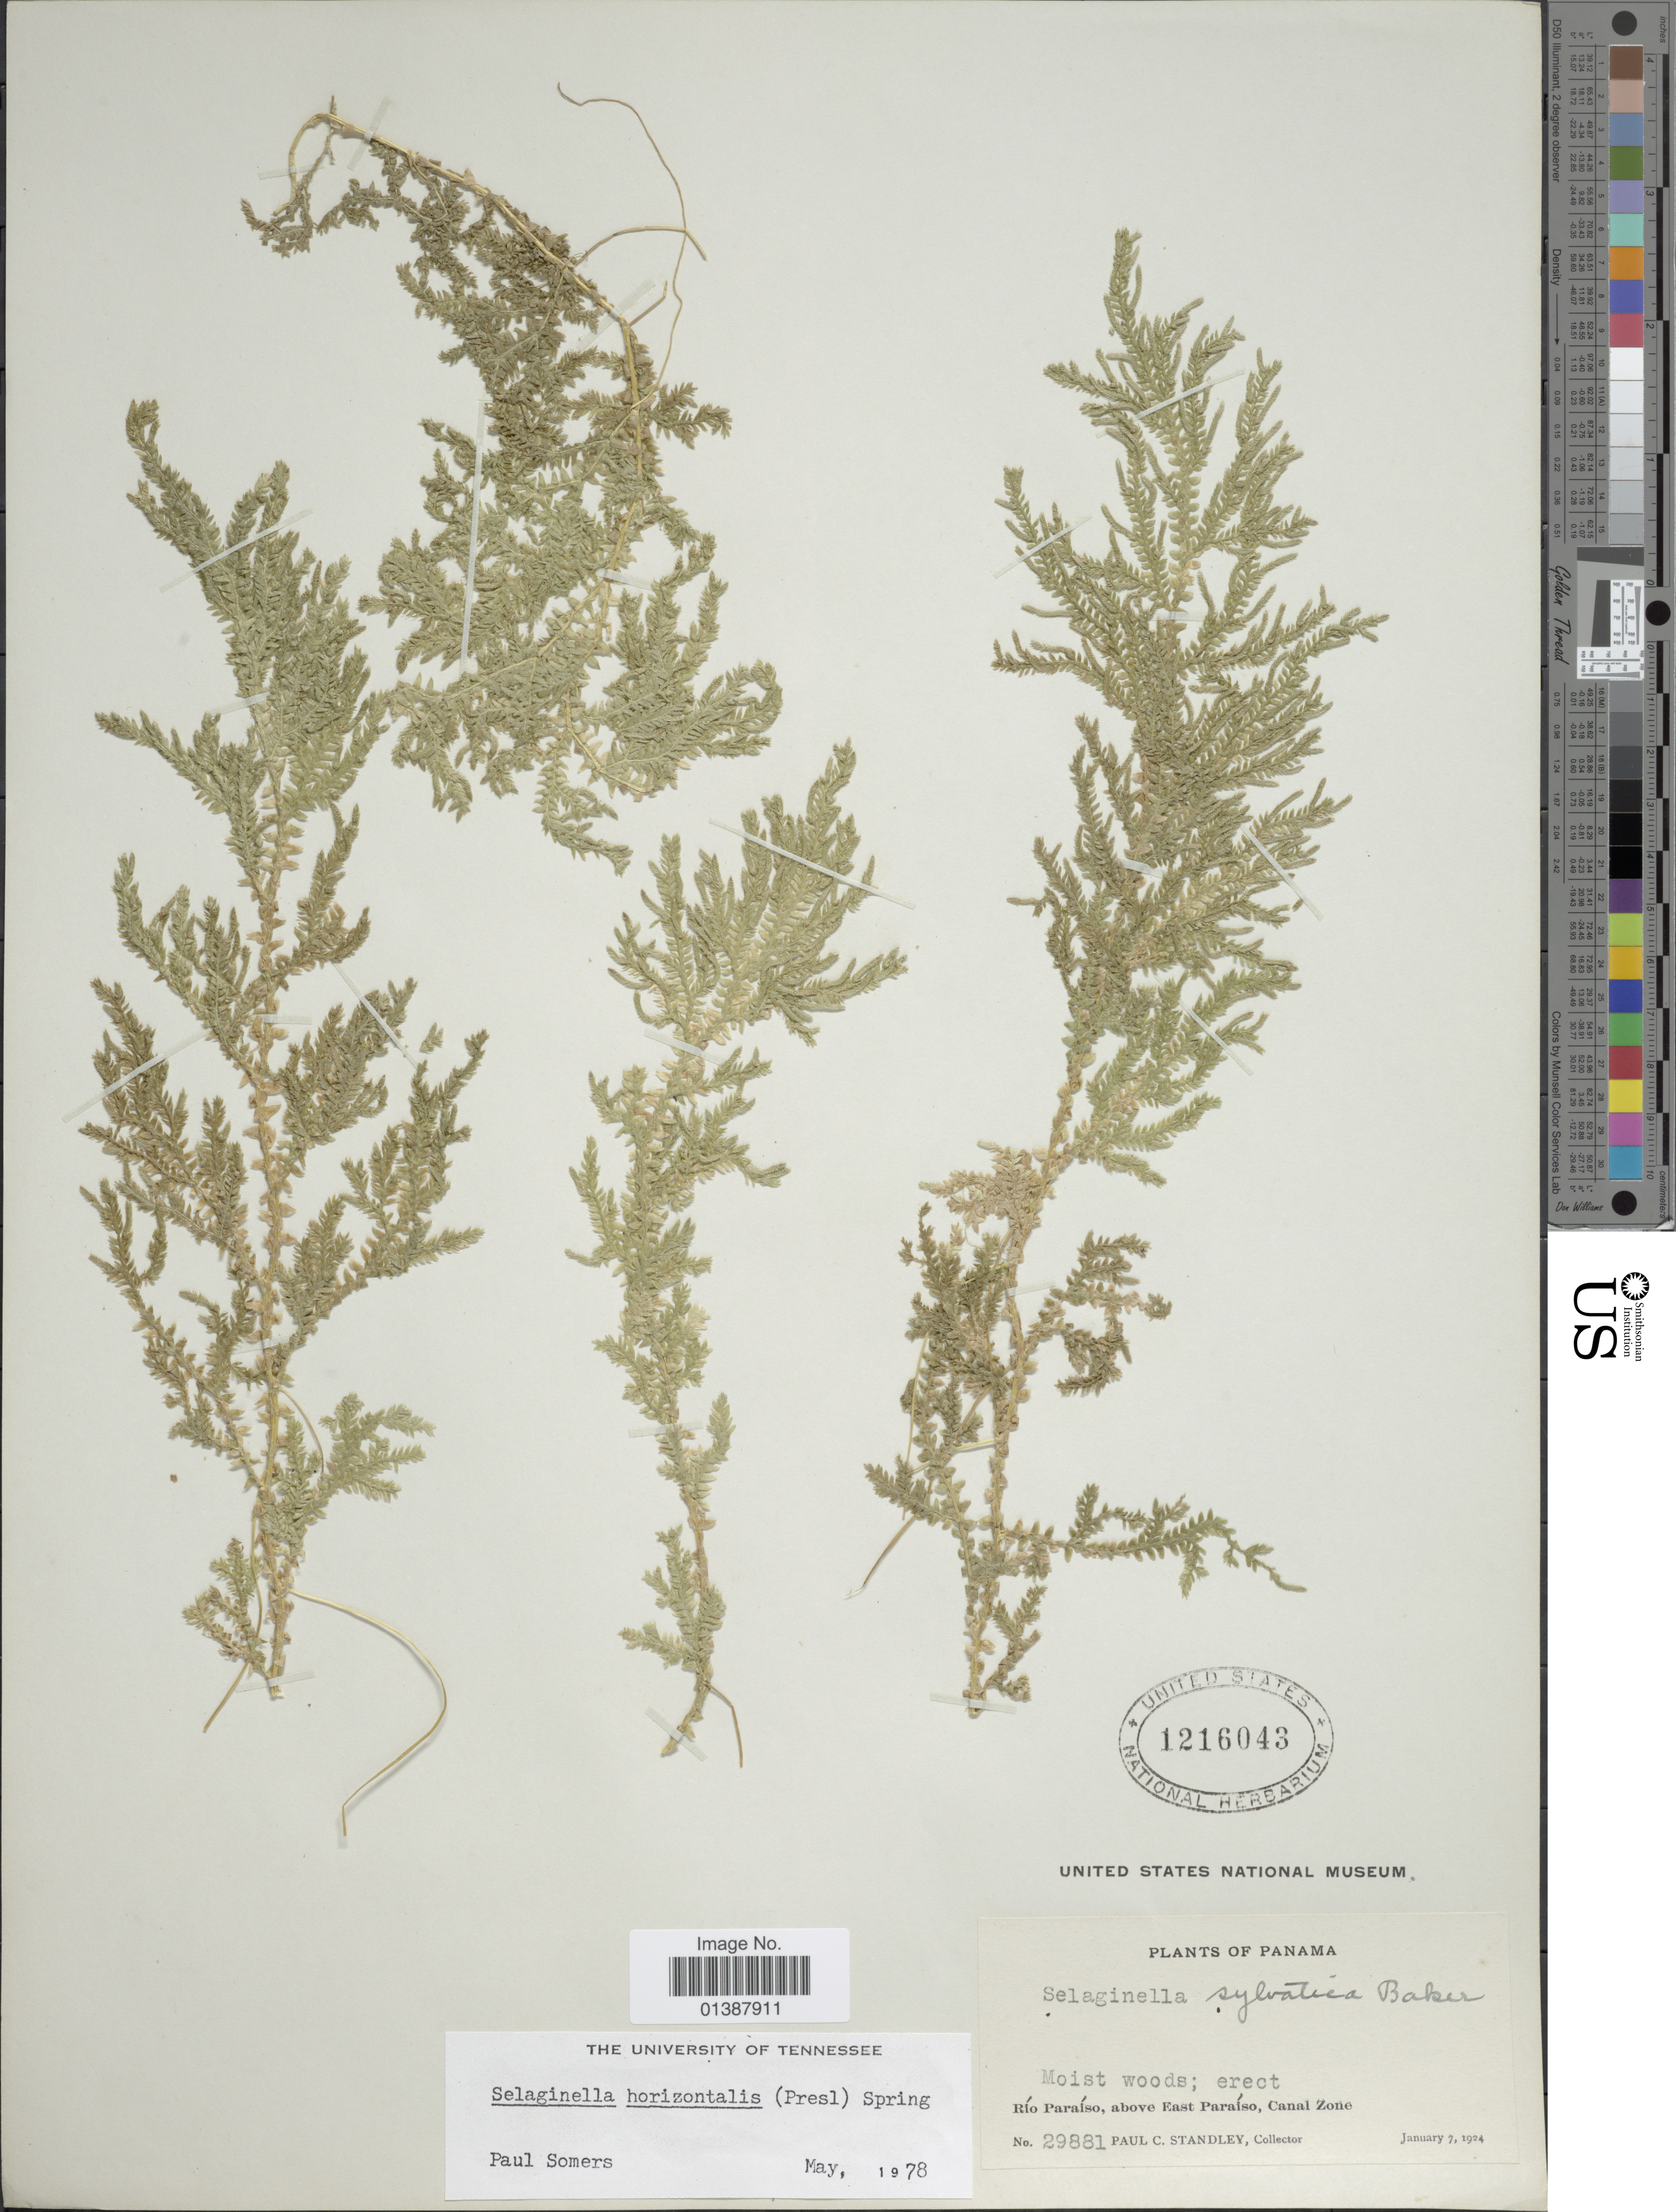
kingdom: Plantae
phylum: Tracheophyta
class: Lycopodiopsida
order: Selaginellales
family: Selaginellaceae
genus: Selaginella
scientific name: Selaginella horizontalis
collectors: P. C. Standley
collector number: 29881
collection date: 1924-01-07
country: Panama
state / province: Colón / Panamá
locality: Río Paraíso, above East Paraíso, Canal Zone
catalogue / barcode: US 1216043